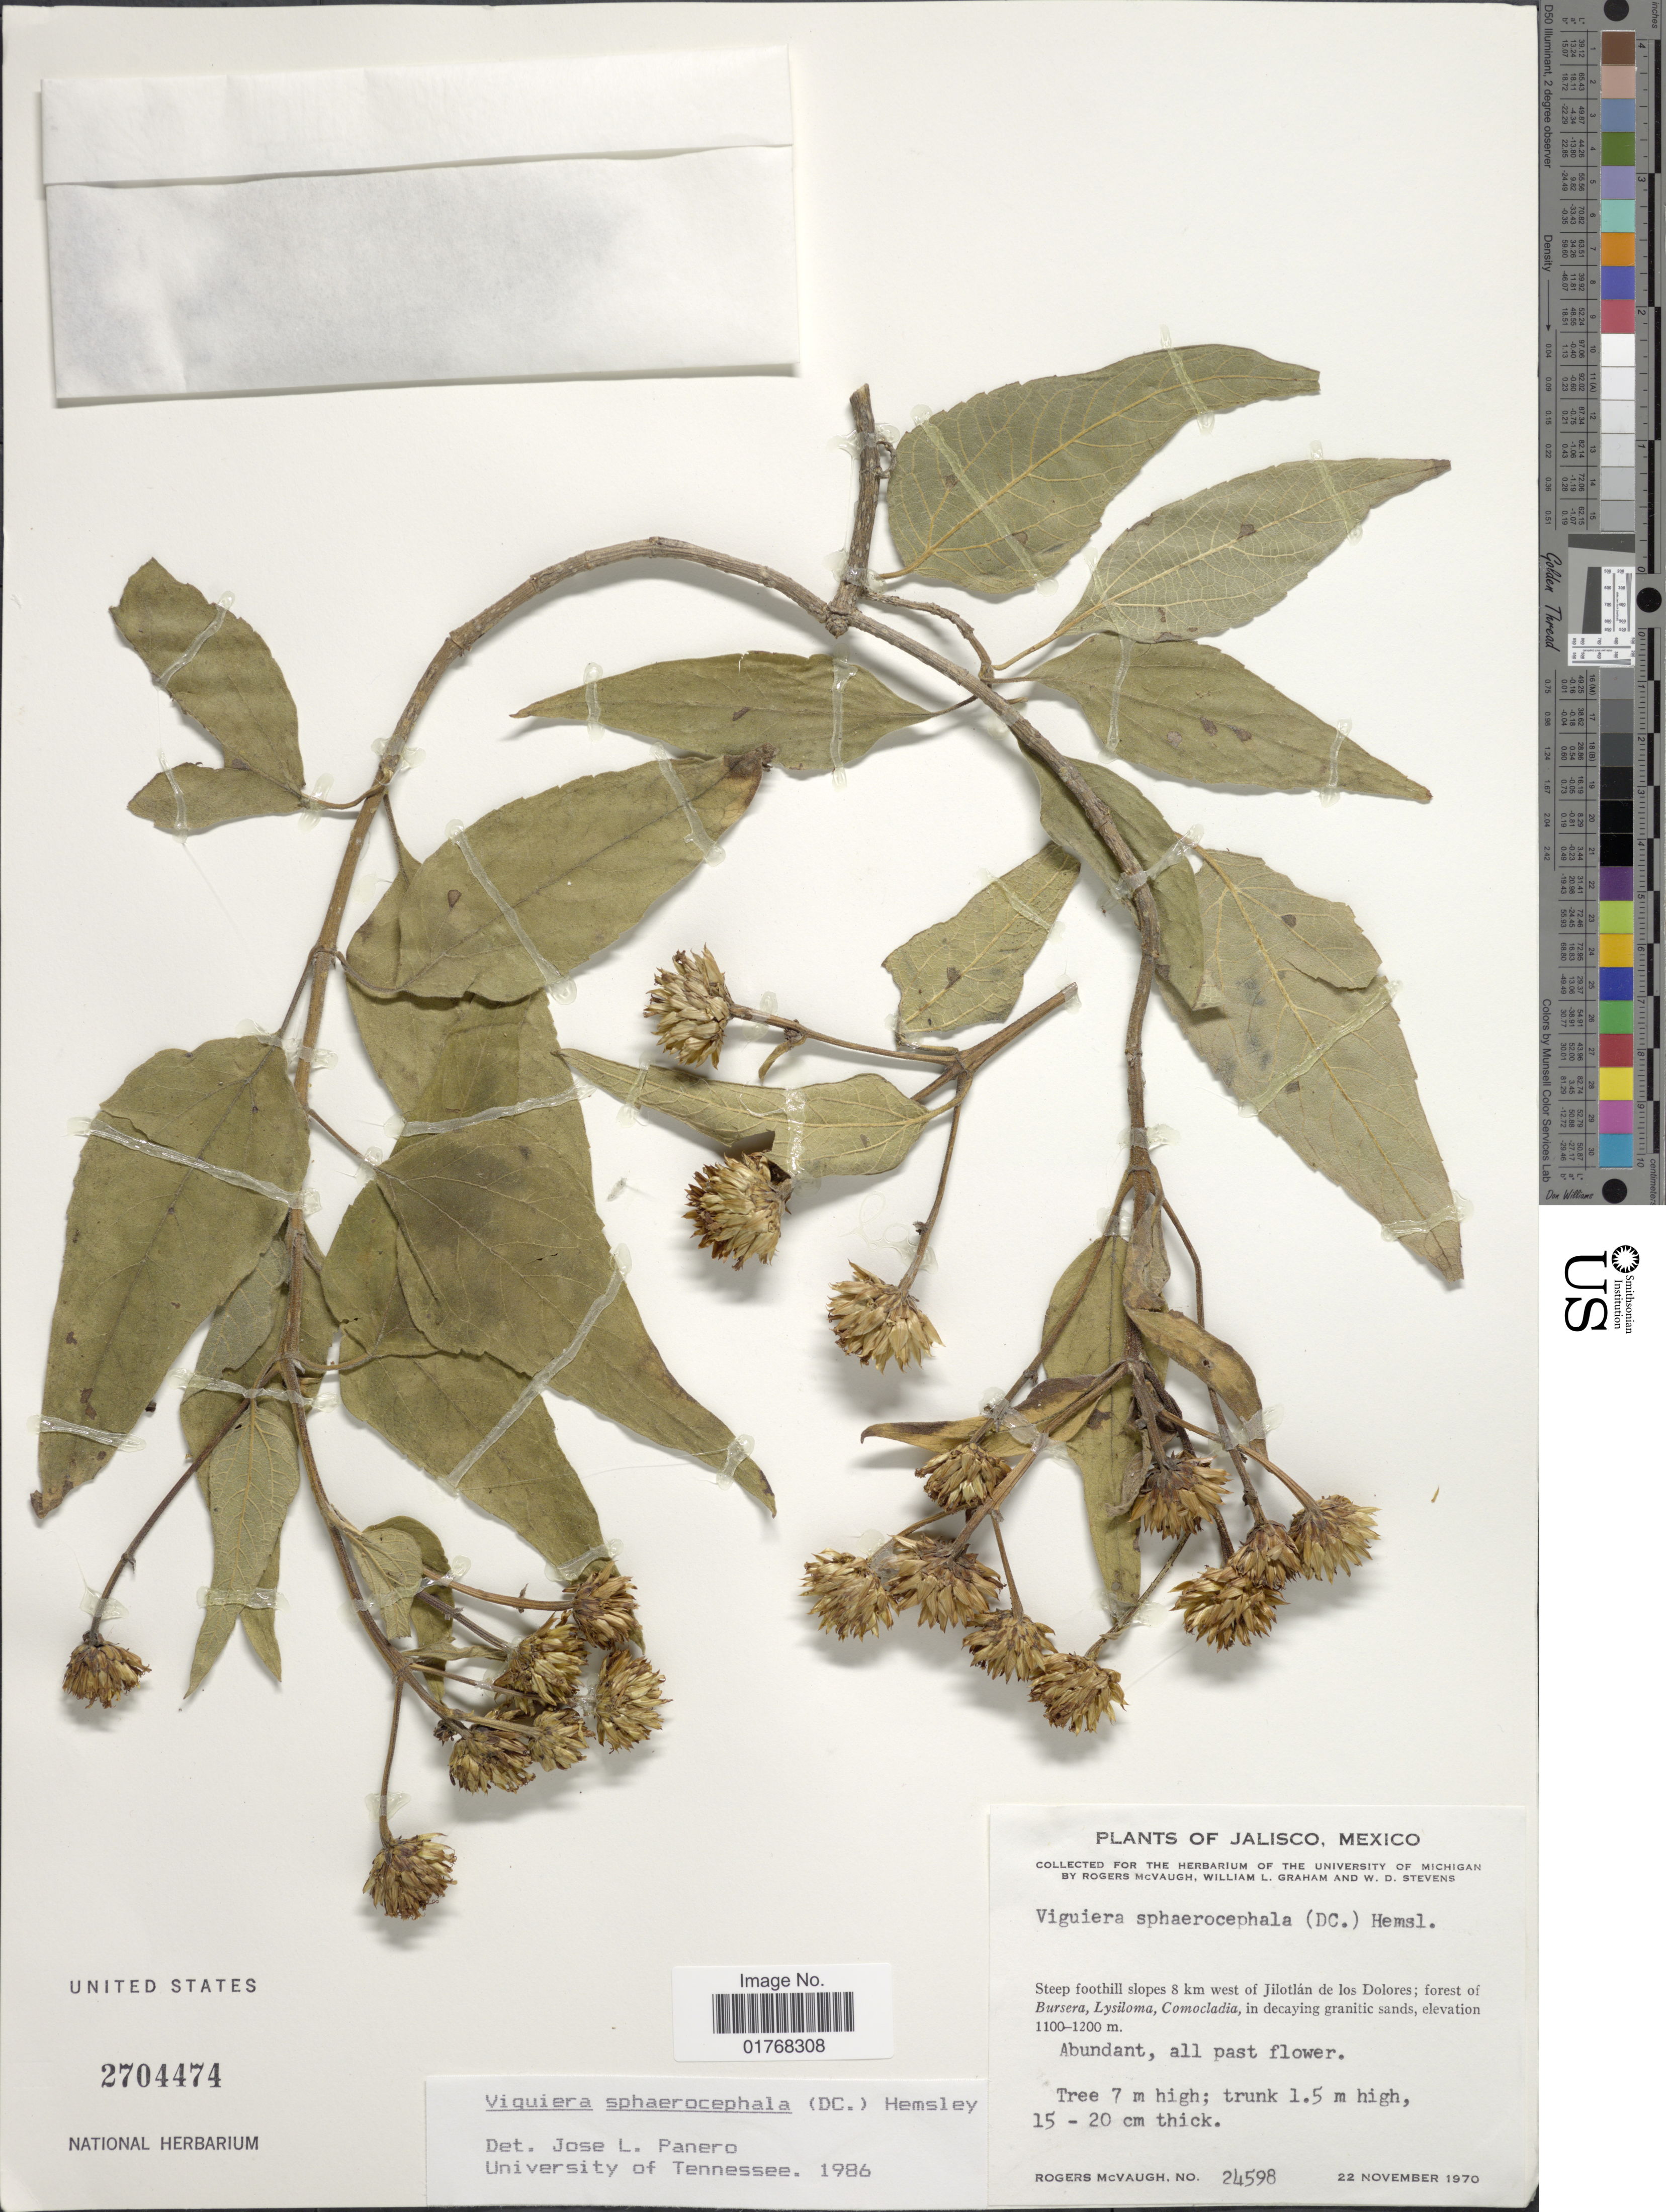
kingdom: Plantae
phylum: Tracheophyta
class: Magnoliopsida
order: Asterales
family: Asteraceae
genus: Viguiera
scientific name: Viguiera sphaerocephala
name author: (DC.) Hemsl.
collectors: R. McVaugh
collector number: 24598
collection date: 1970-11-22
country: Mexico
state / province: Jalisco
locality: Steep foothill 8 km west of Jilotlán de los Dolores; forest of Bursera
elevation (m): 1100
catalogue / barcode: US 2704474